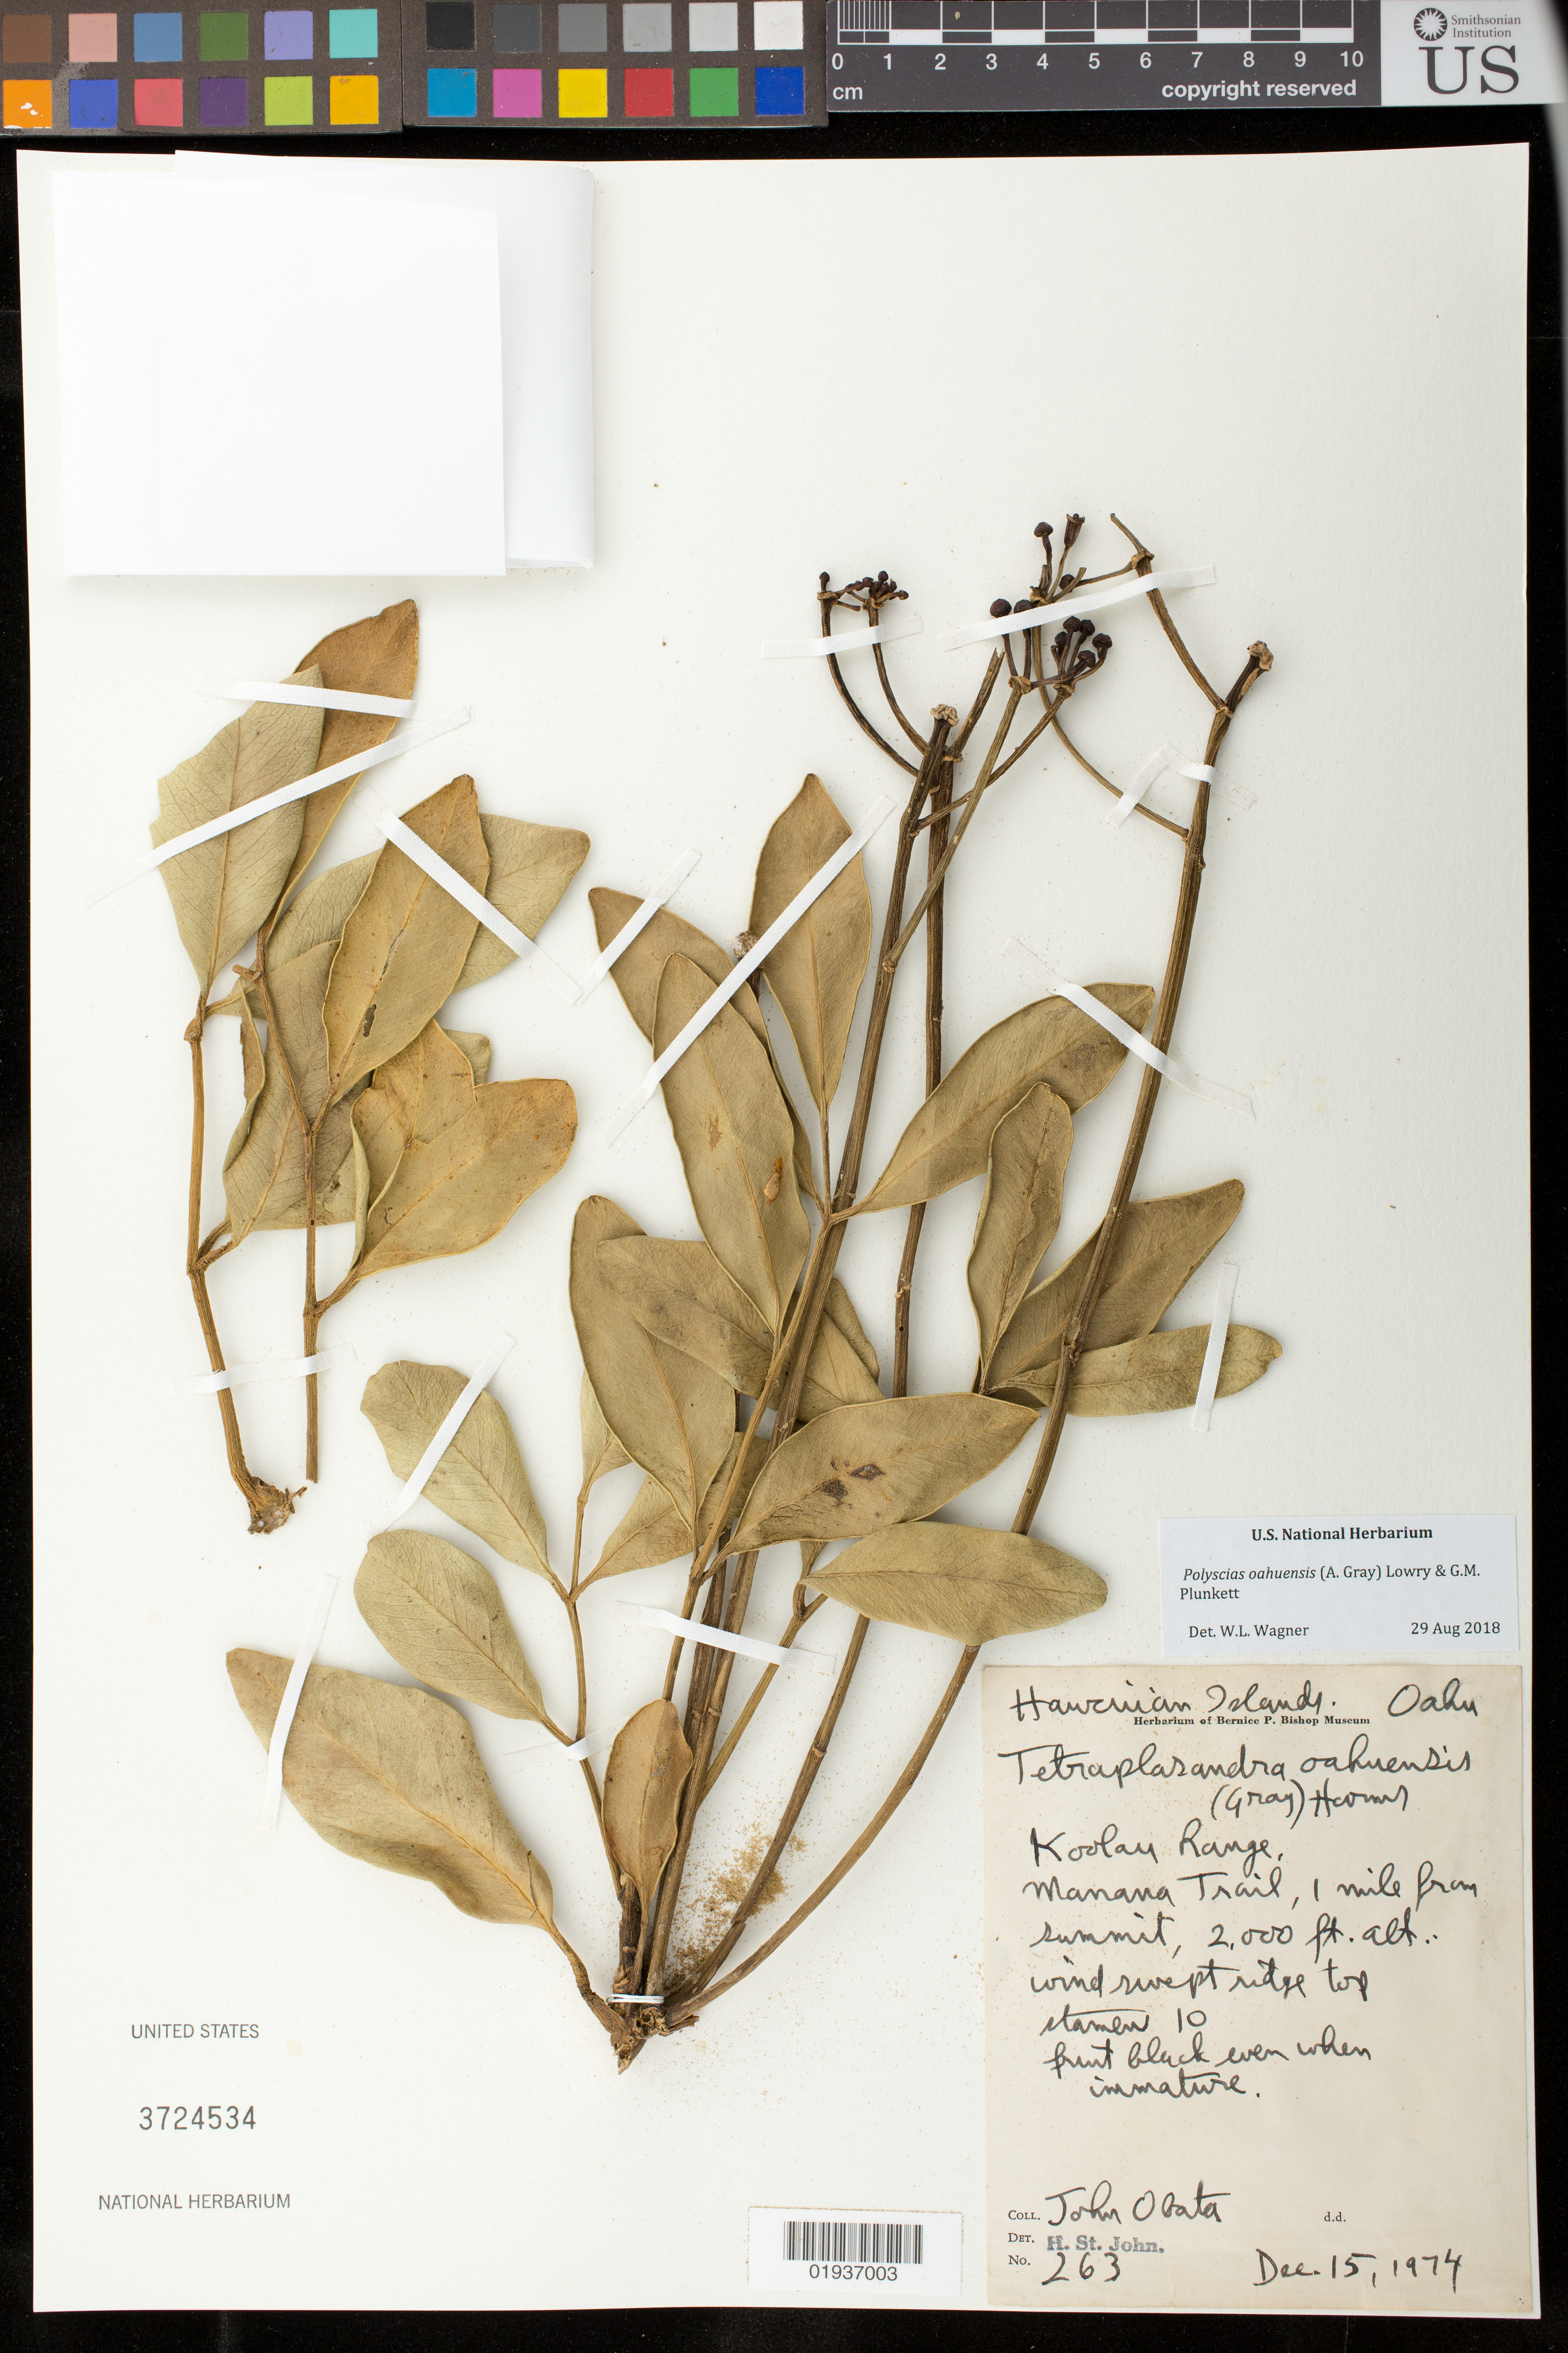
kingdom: Plantae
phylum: Tracheophyta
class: Magnoliopsida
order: Apiales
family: Araliaceae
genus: Polyscias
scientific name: Polyscias oahuensis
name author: (A. Gray) Lowry & G. M. Plunkett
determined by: Wagner, W. L., (BOT), Smithsonian Institution - National Museum of Natural History (UNITED STATES)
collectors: J. Obata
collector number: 263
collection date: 1974-12-15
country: United States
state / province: Hawaii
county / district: Honolulu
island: Oahu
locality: Koolau Range, Manana Trail, 1 mile from summit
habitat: Wind swept ridge top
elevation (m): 610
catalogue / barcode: US 3724534